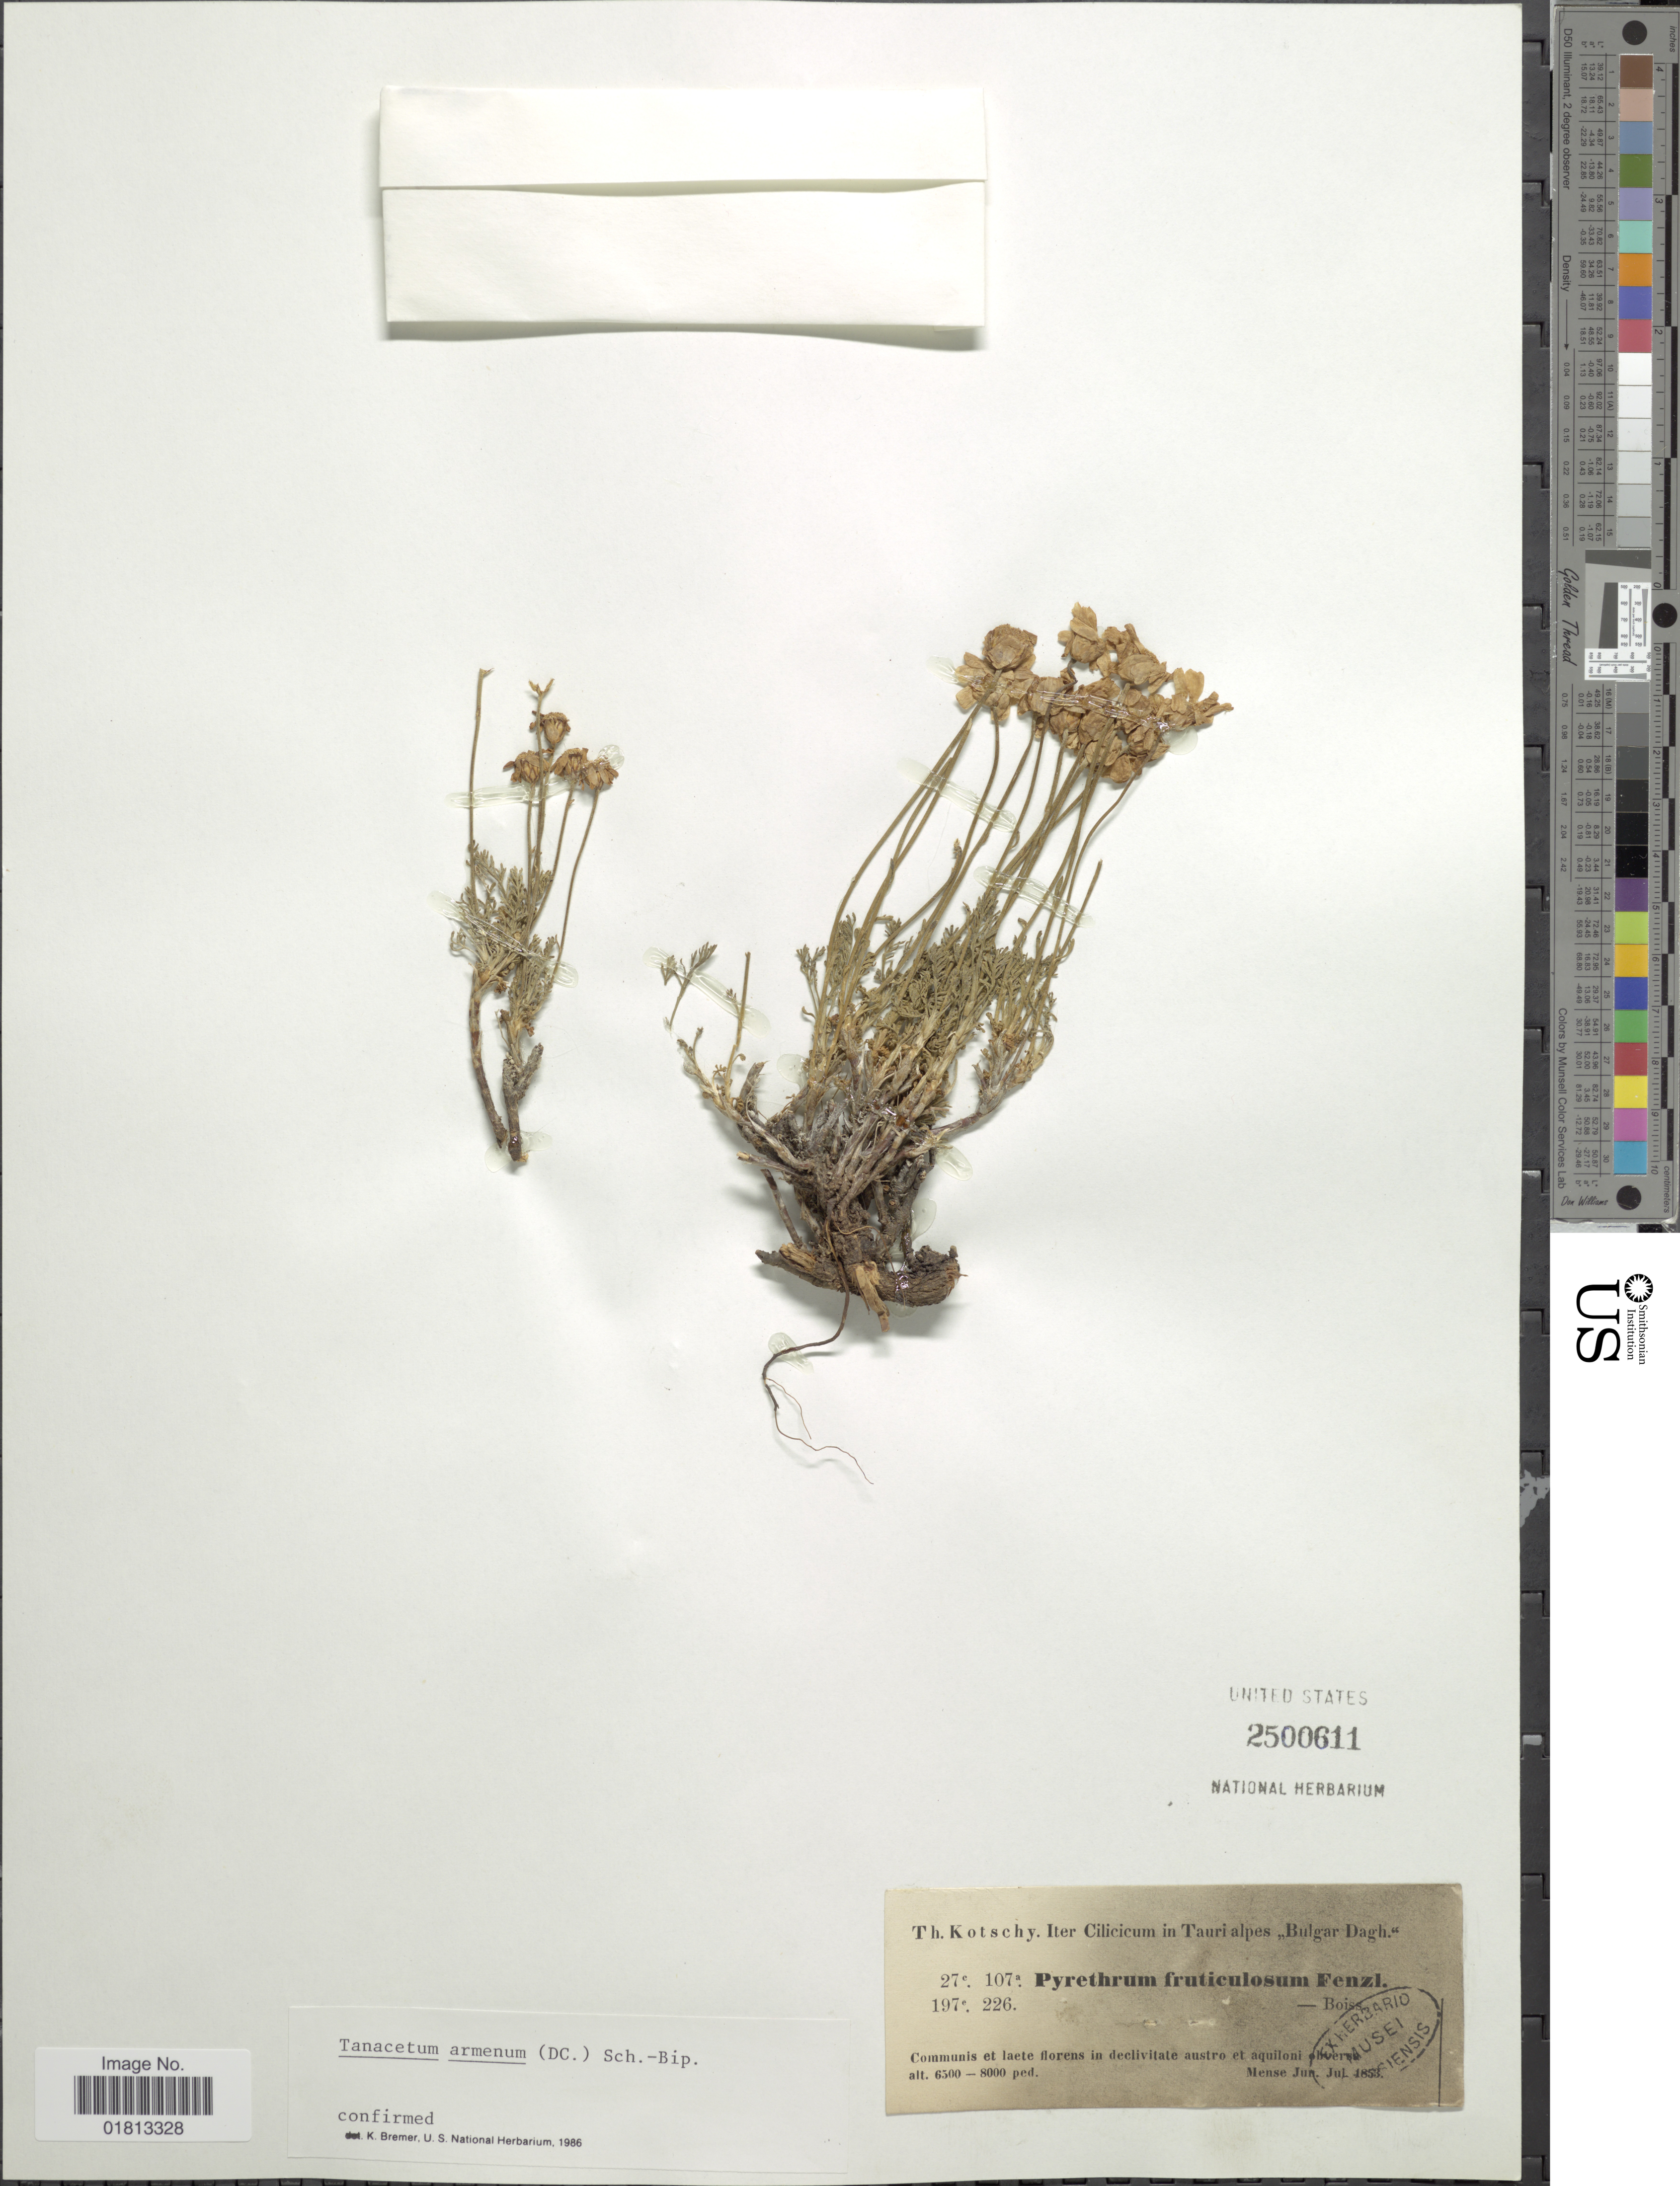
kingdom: Plantae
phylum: Tracheophyta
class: Magnoliopsida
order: Asterales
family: Asteraceae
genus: Tanacetum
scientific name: Tanacetum armenum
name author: (DC.) Sch. Bip.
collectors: K. G. Kotschy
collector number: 27e/107a/197e/226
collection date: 1853-06/1853-07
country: Turkey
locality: Iter Cilicicum in Tauri alpes, Bulgar Dagh, Communis et laete florens in declivitate austro et aquiloni [illegible text]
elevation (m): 1981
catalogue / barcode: US 2500611